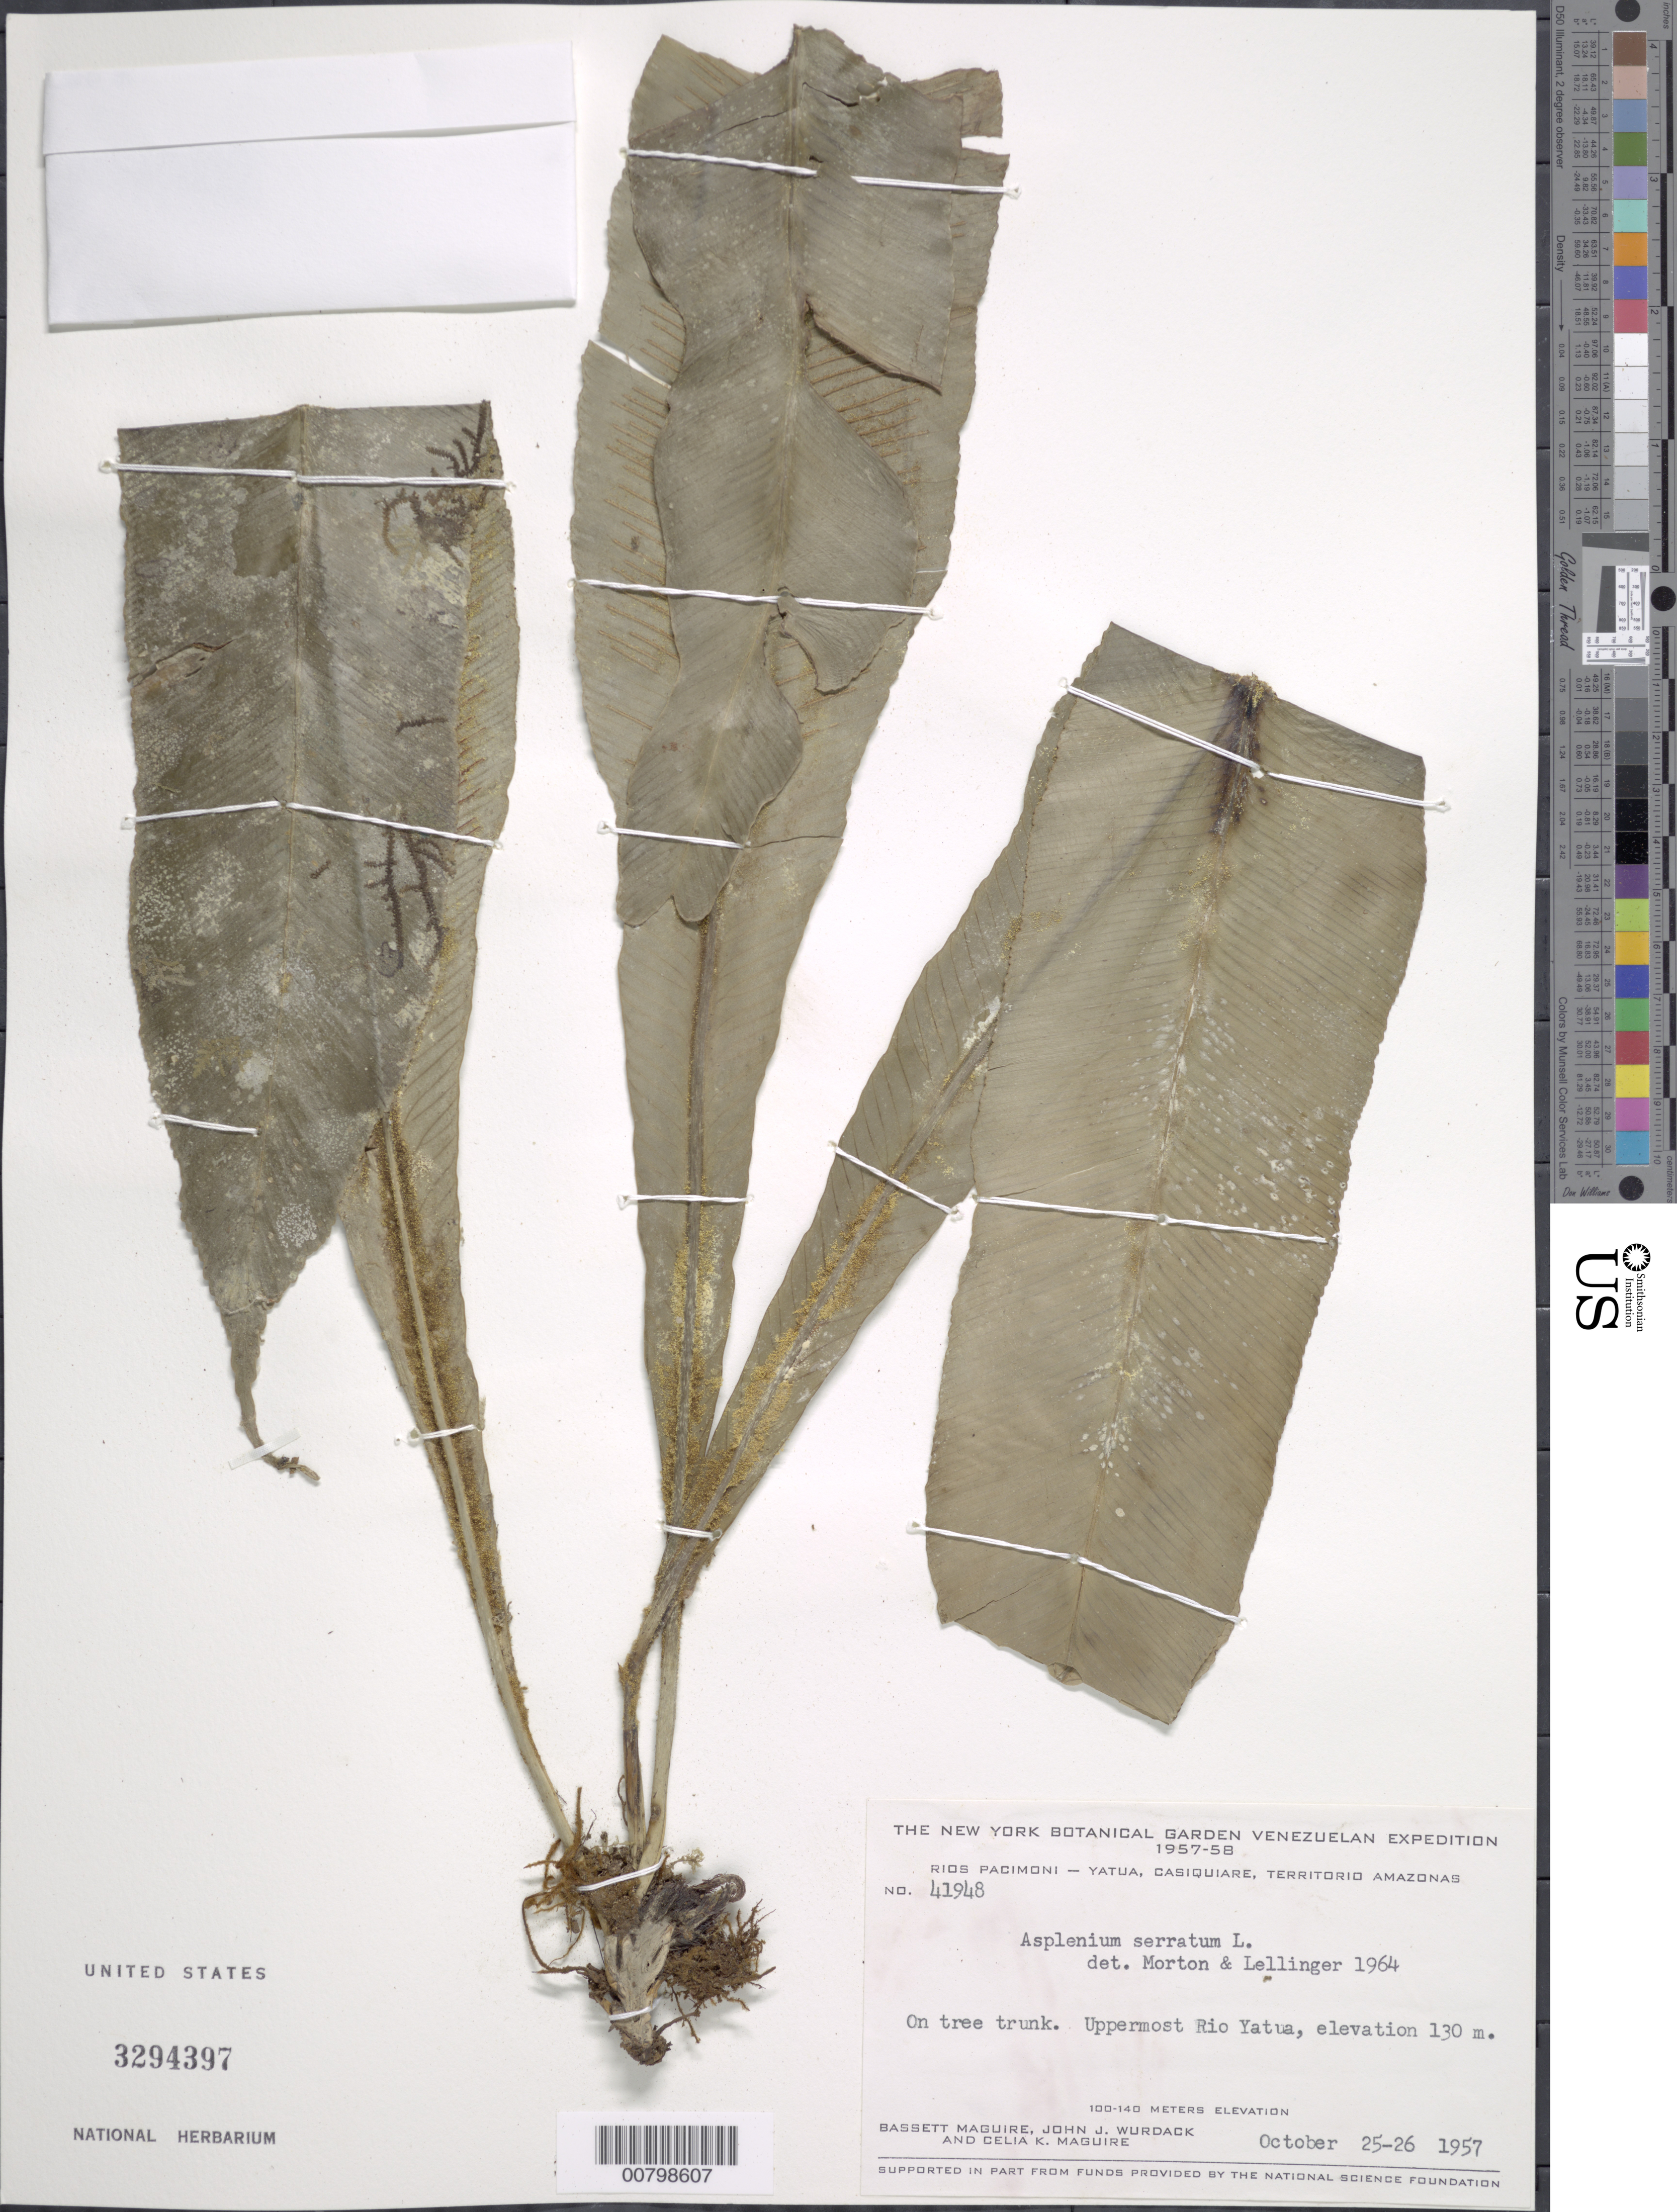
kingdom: Plantae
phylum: Tracheophyta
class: Polypodiopsida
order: Polypodiales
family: Aspleniaceae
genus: Asplenium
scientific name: Asplenium serratum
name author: L.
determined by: Morton, C. V.; Lellinger, D. B.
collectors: B. Maguire, J. J. Wurdack & C. K. Maguire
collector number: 41948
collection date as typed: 25-Oct-57 to 26-Oct-57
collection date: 1957-10-25/1957-10-26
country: Venezuela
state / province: Amazonas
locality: Río Yatua, uppermost part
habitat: On tree trunk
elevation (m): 130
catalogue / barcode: US 3294397